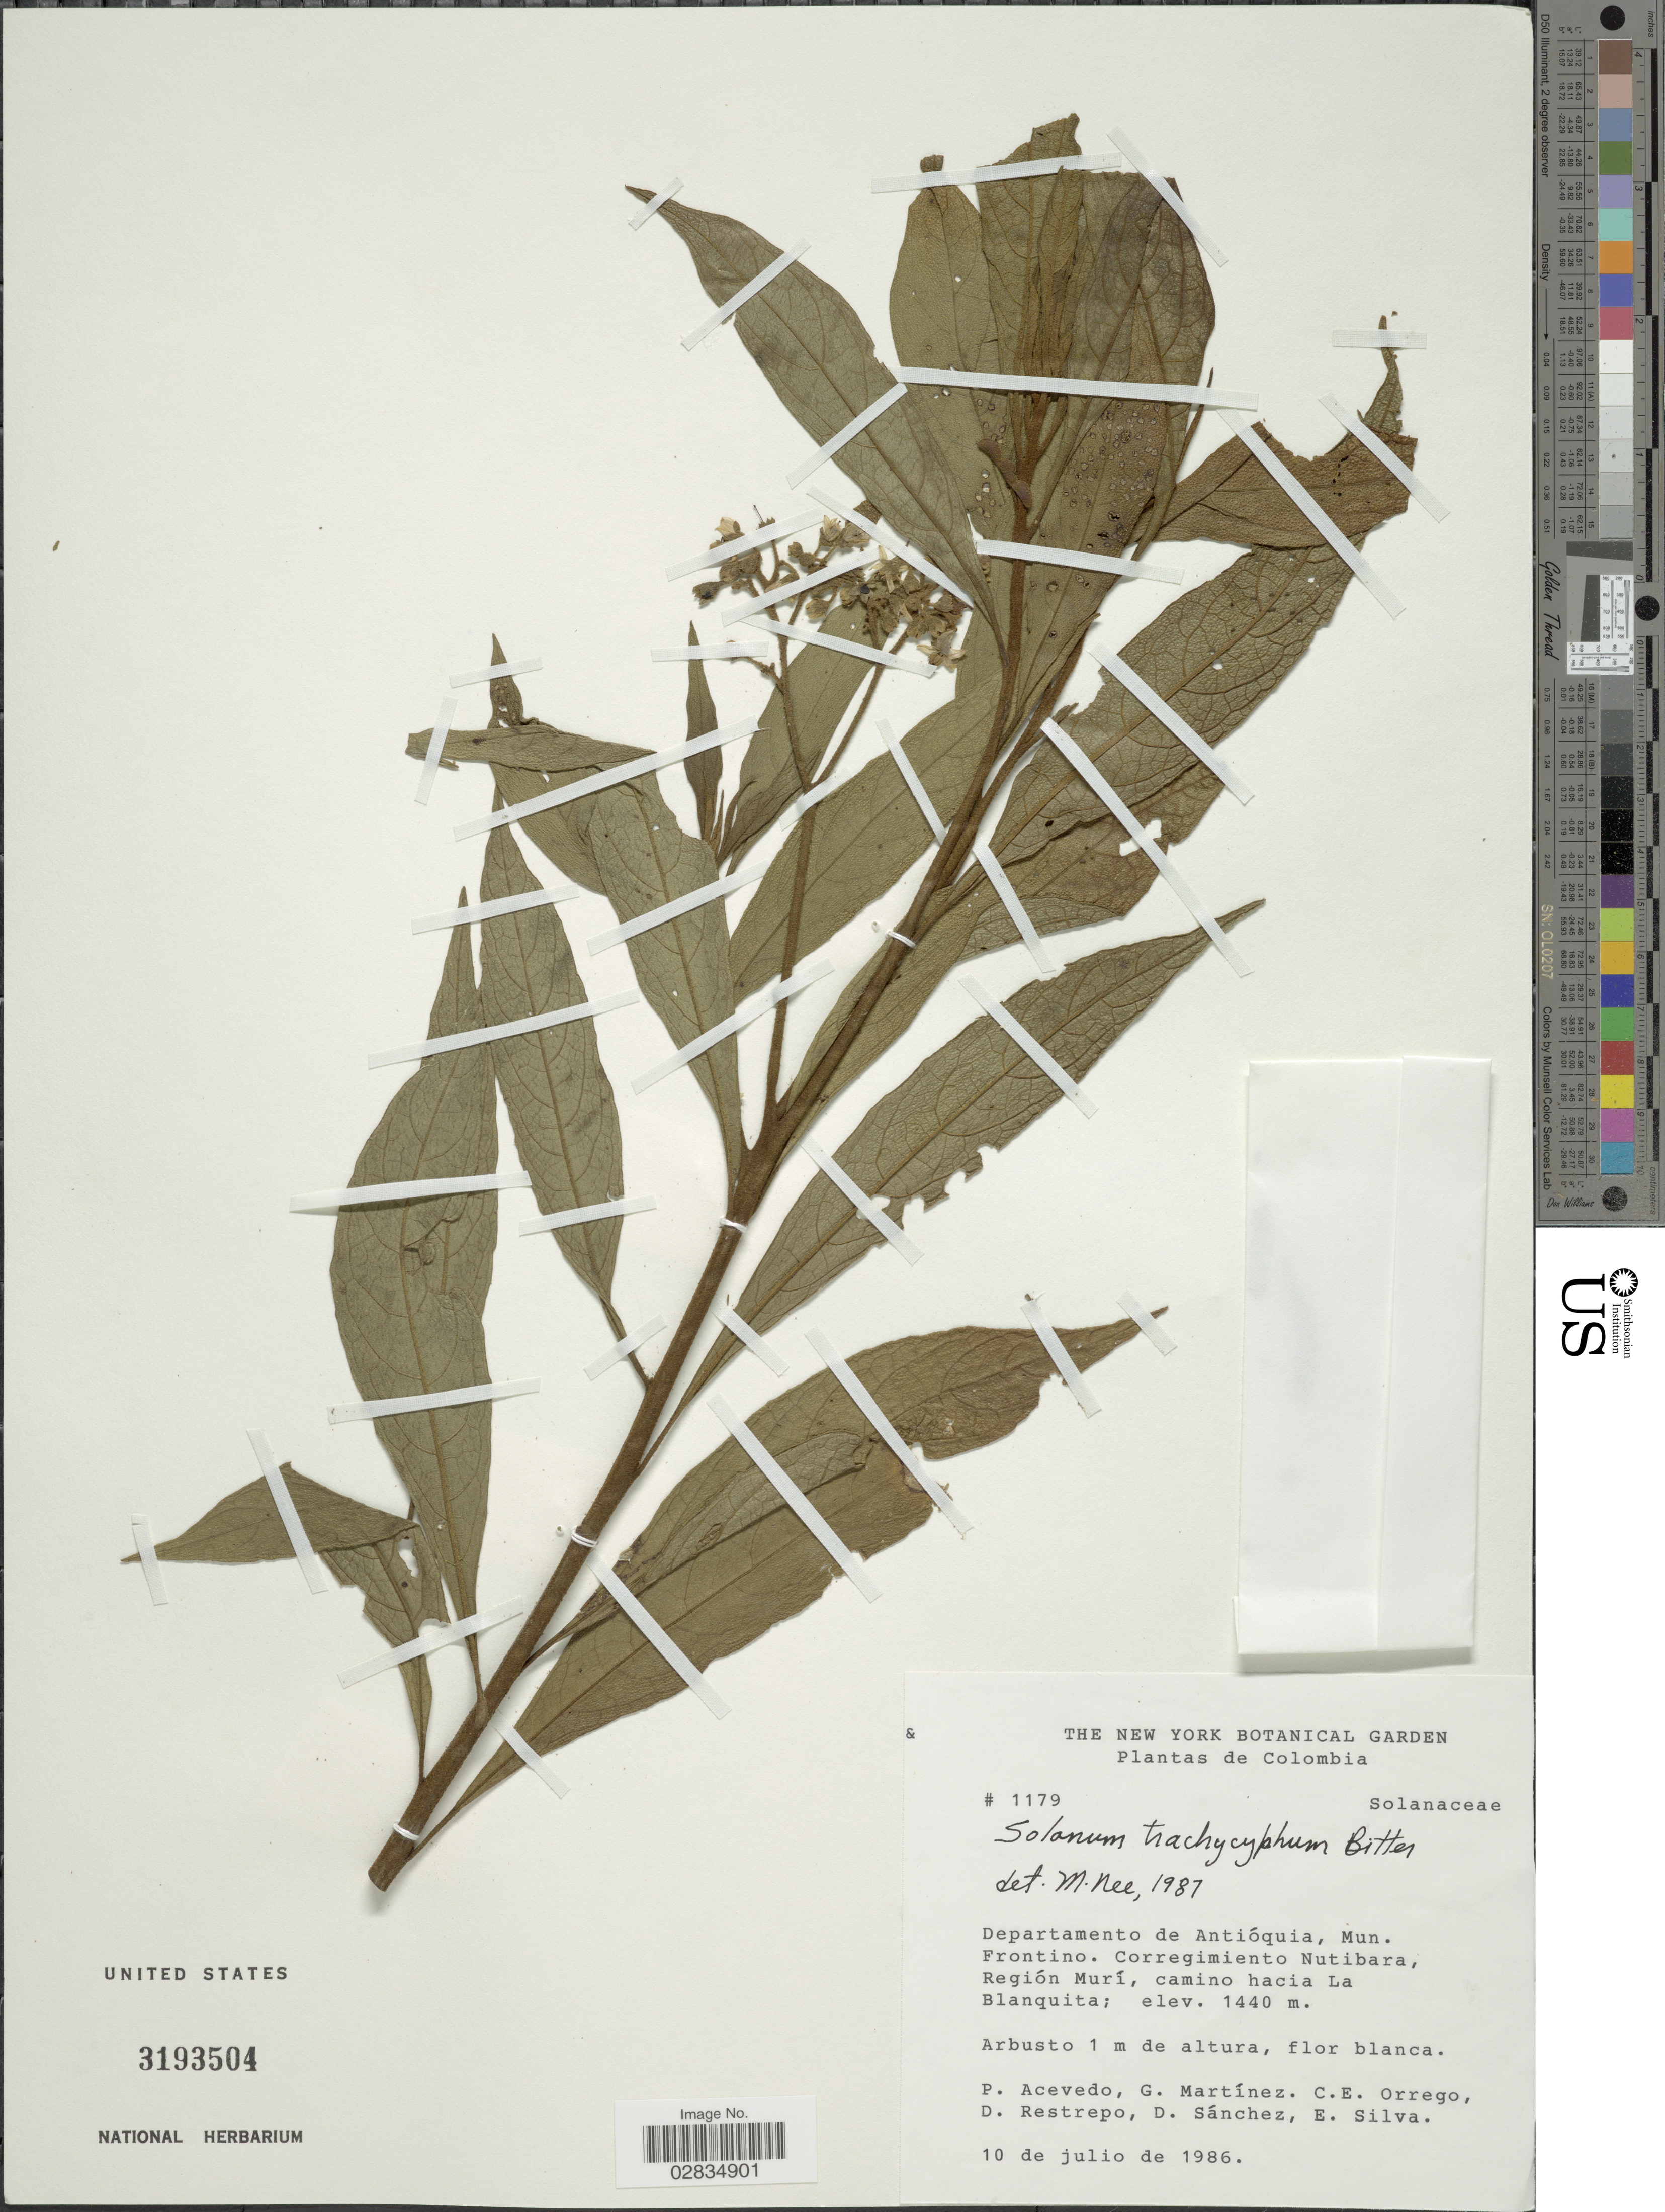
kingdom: Plantae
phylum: Tracheophyta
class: Magnoliopsida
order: Solanales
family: Solanaceae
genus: Solanum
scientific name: Solanum trachycyphum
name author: Bitter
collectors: P. Acevedo-Rodr., G. Martínez, C. Orrego, D. Restrepo & et al.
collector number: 1179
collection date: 1986-07-10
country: Colombia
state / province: Antioquia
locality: Departamento de Antióquia, Mun. Frontino, Corregimiento Nutibara, Región Murí, camino hacia La Blanquita.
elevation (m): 1440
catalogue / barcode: US 3193504